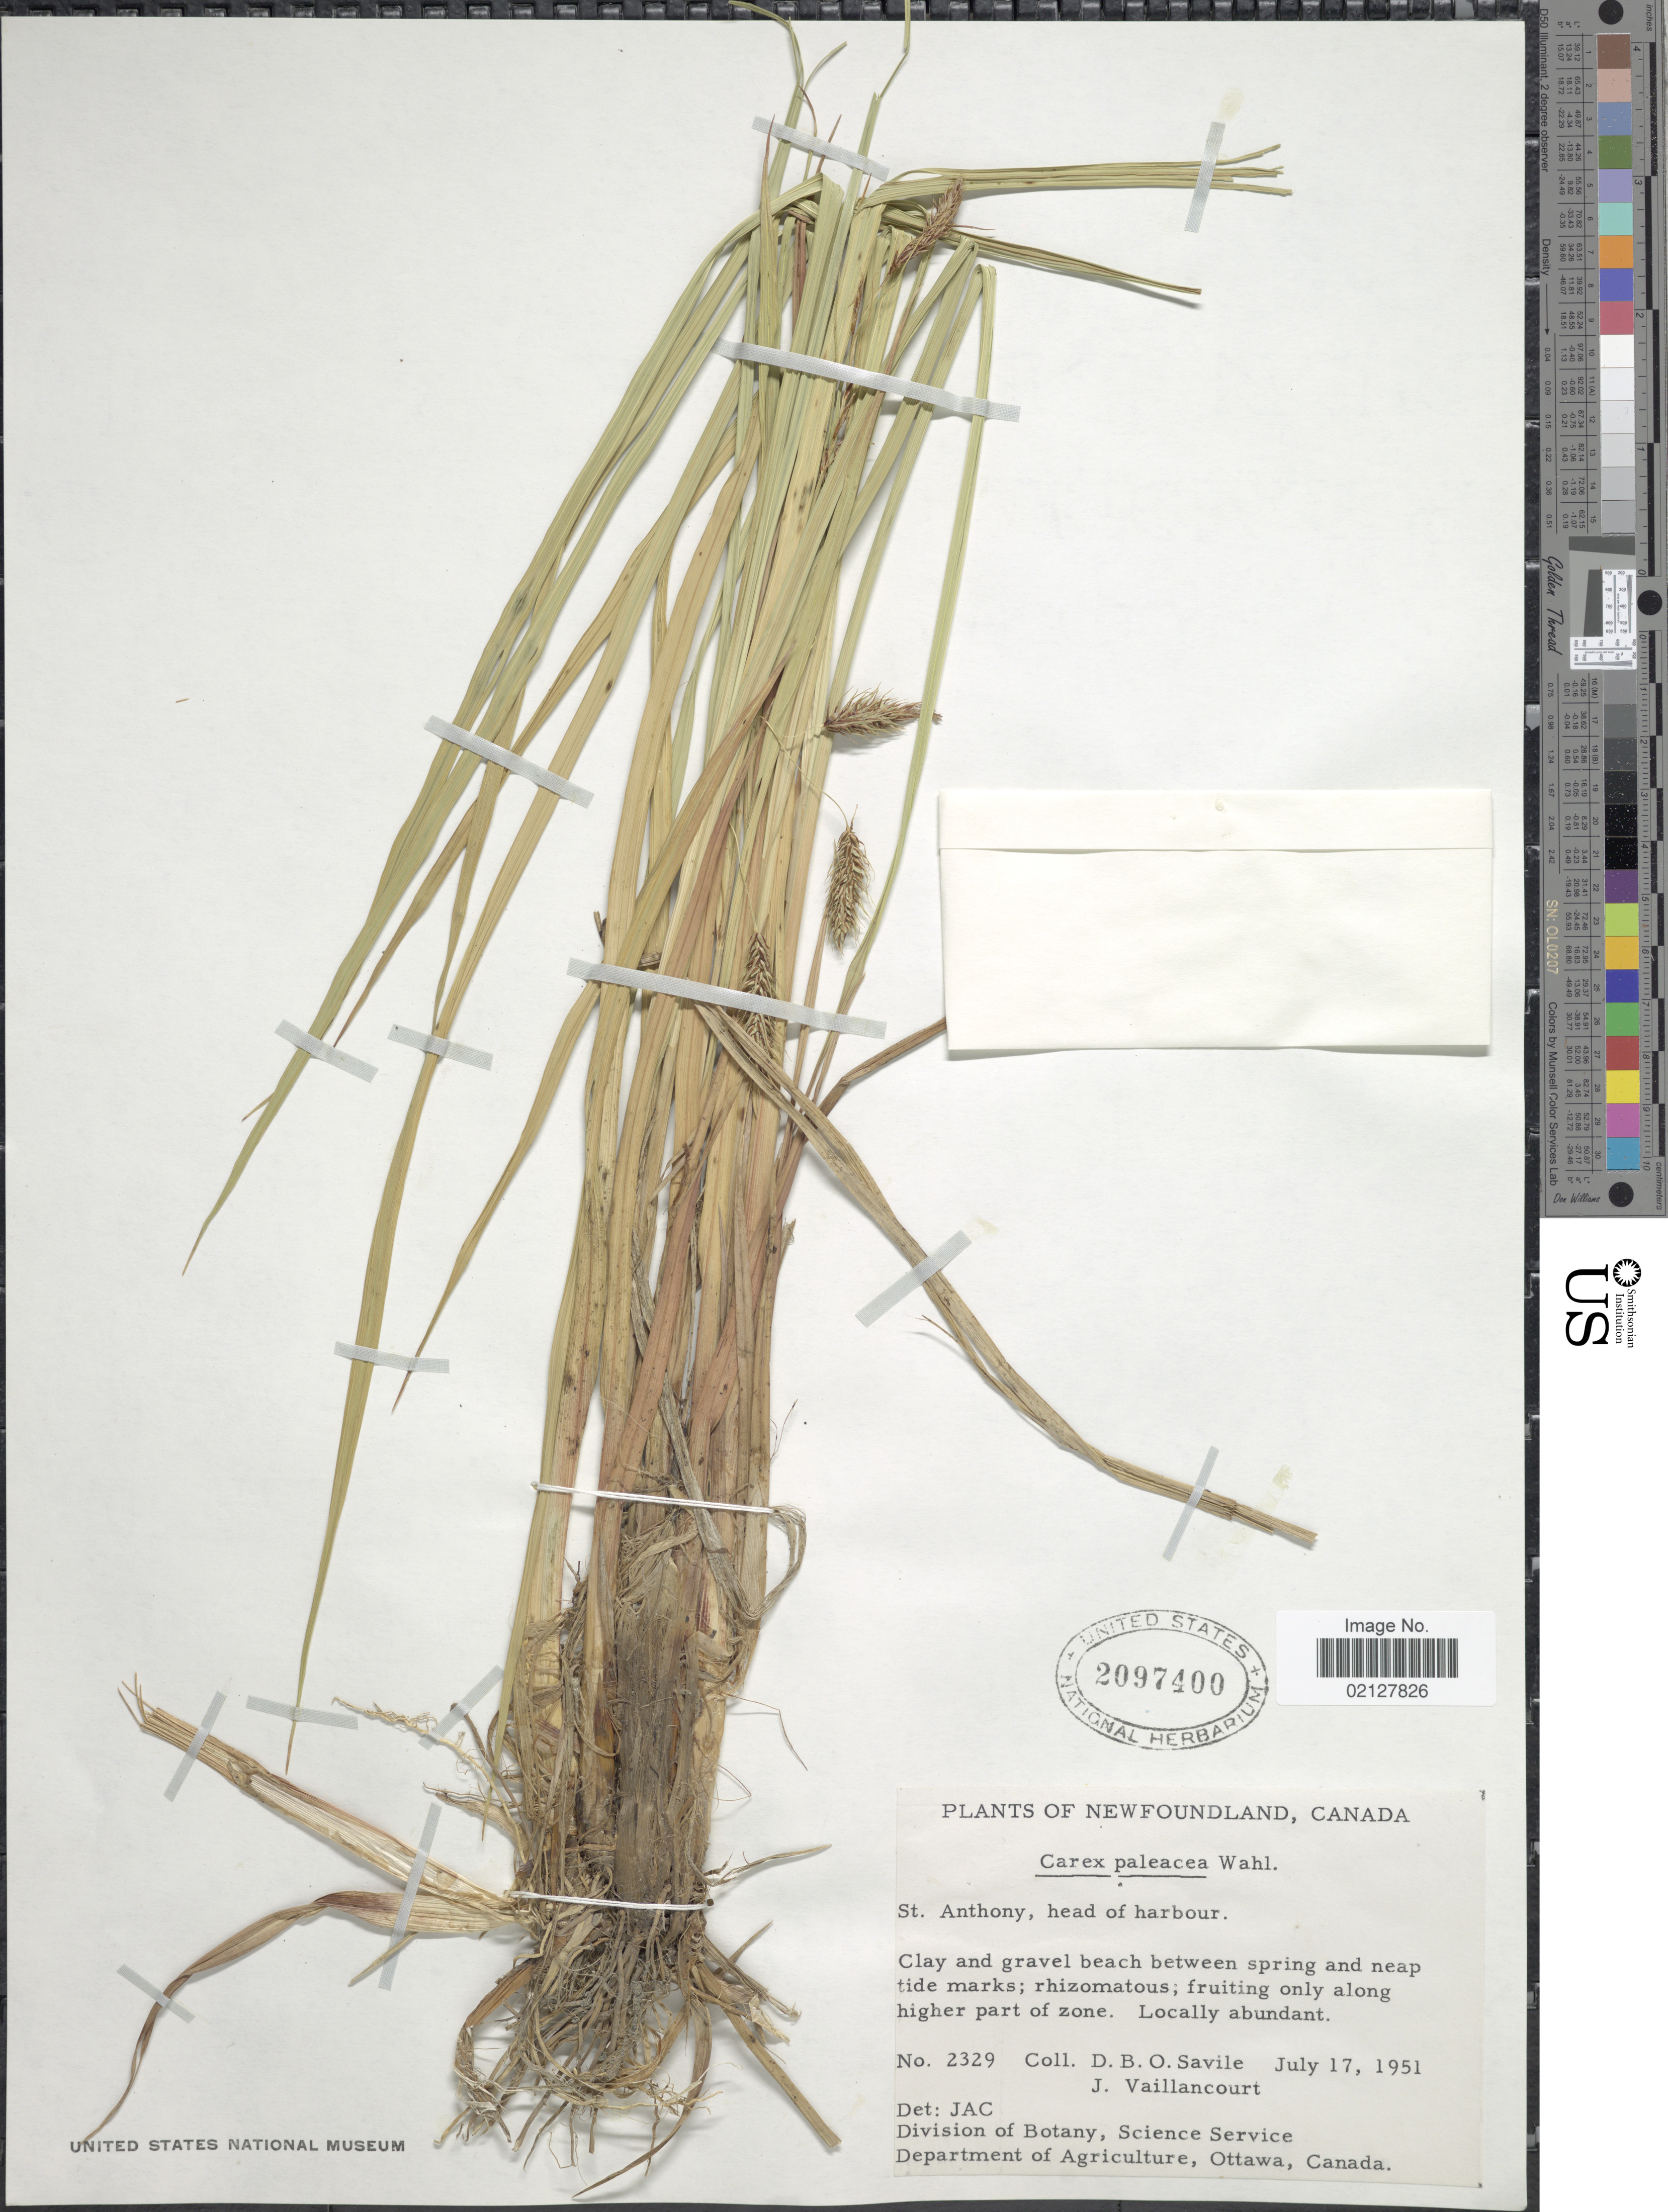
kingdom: Plantae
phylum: Tracheophyta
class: Liliopsida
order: Poales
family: Cyperaceae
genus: Carex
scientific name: Carex paleacea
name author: Schreb. ex Wahlenb.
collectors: D. Savile & J. Vaillancourt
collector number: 2329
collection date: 1951-07-17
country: Canada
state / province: Newfoundland and Labrador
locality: St. Anthony, head of harbour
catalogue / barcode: US 2097400